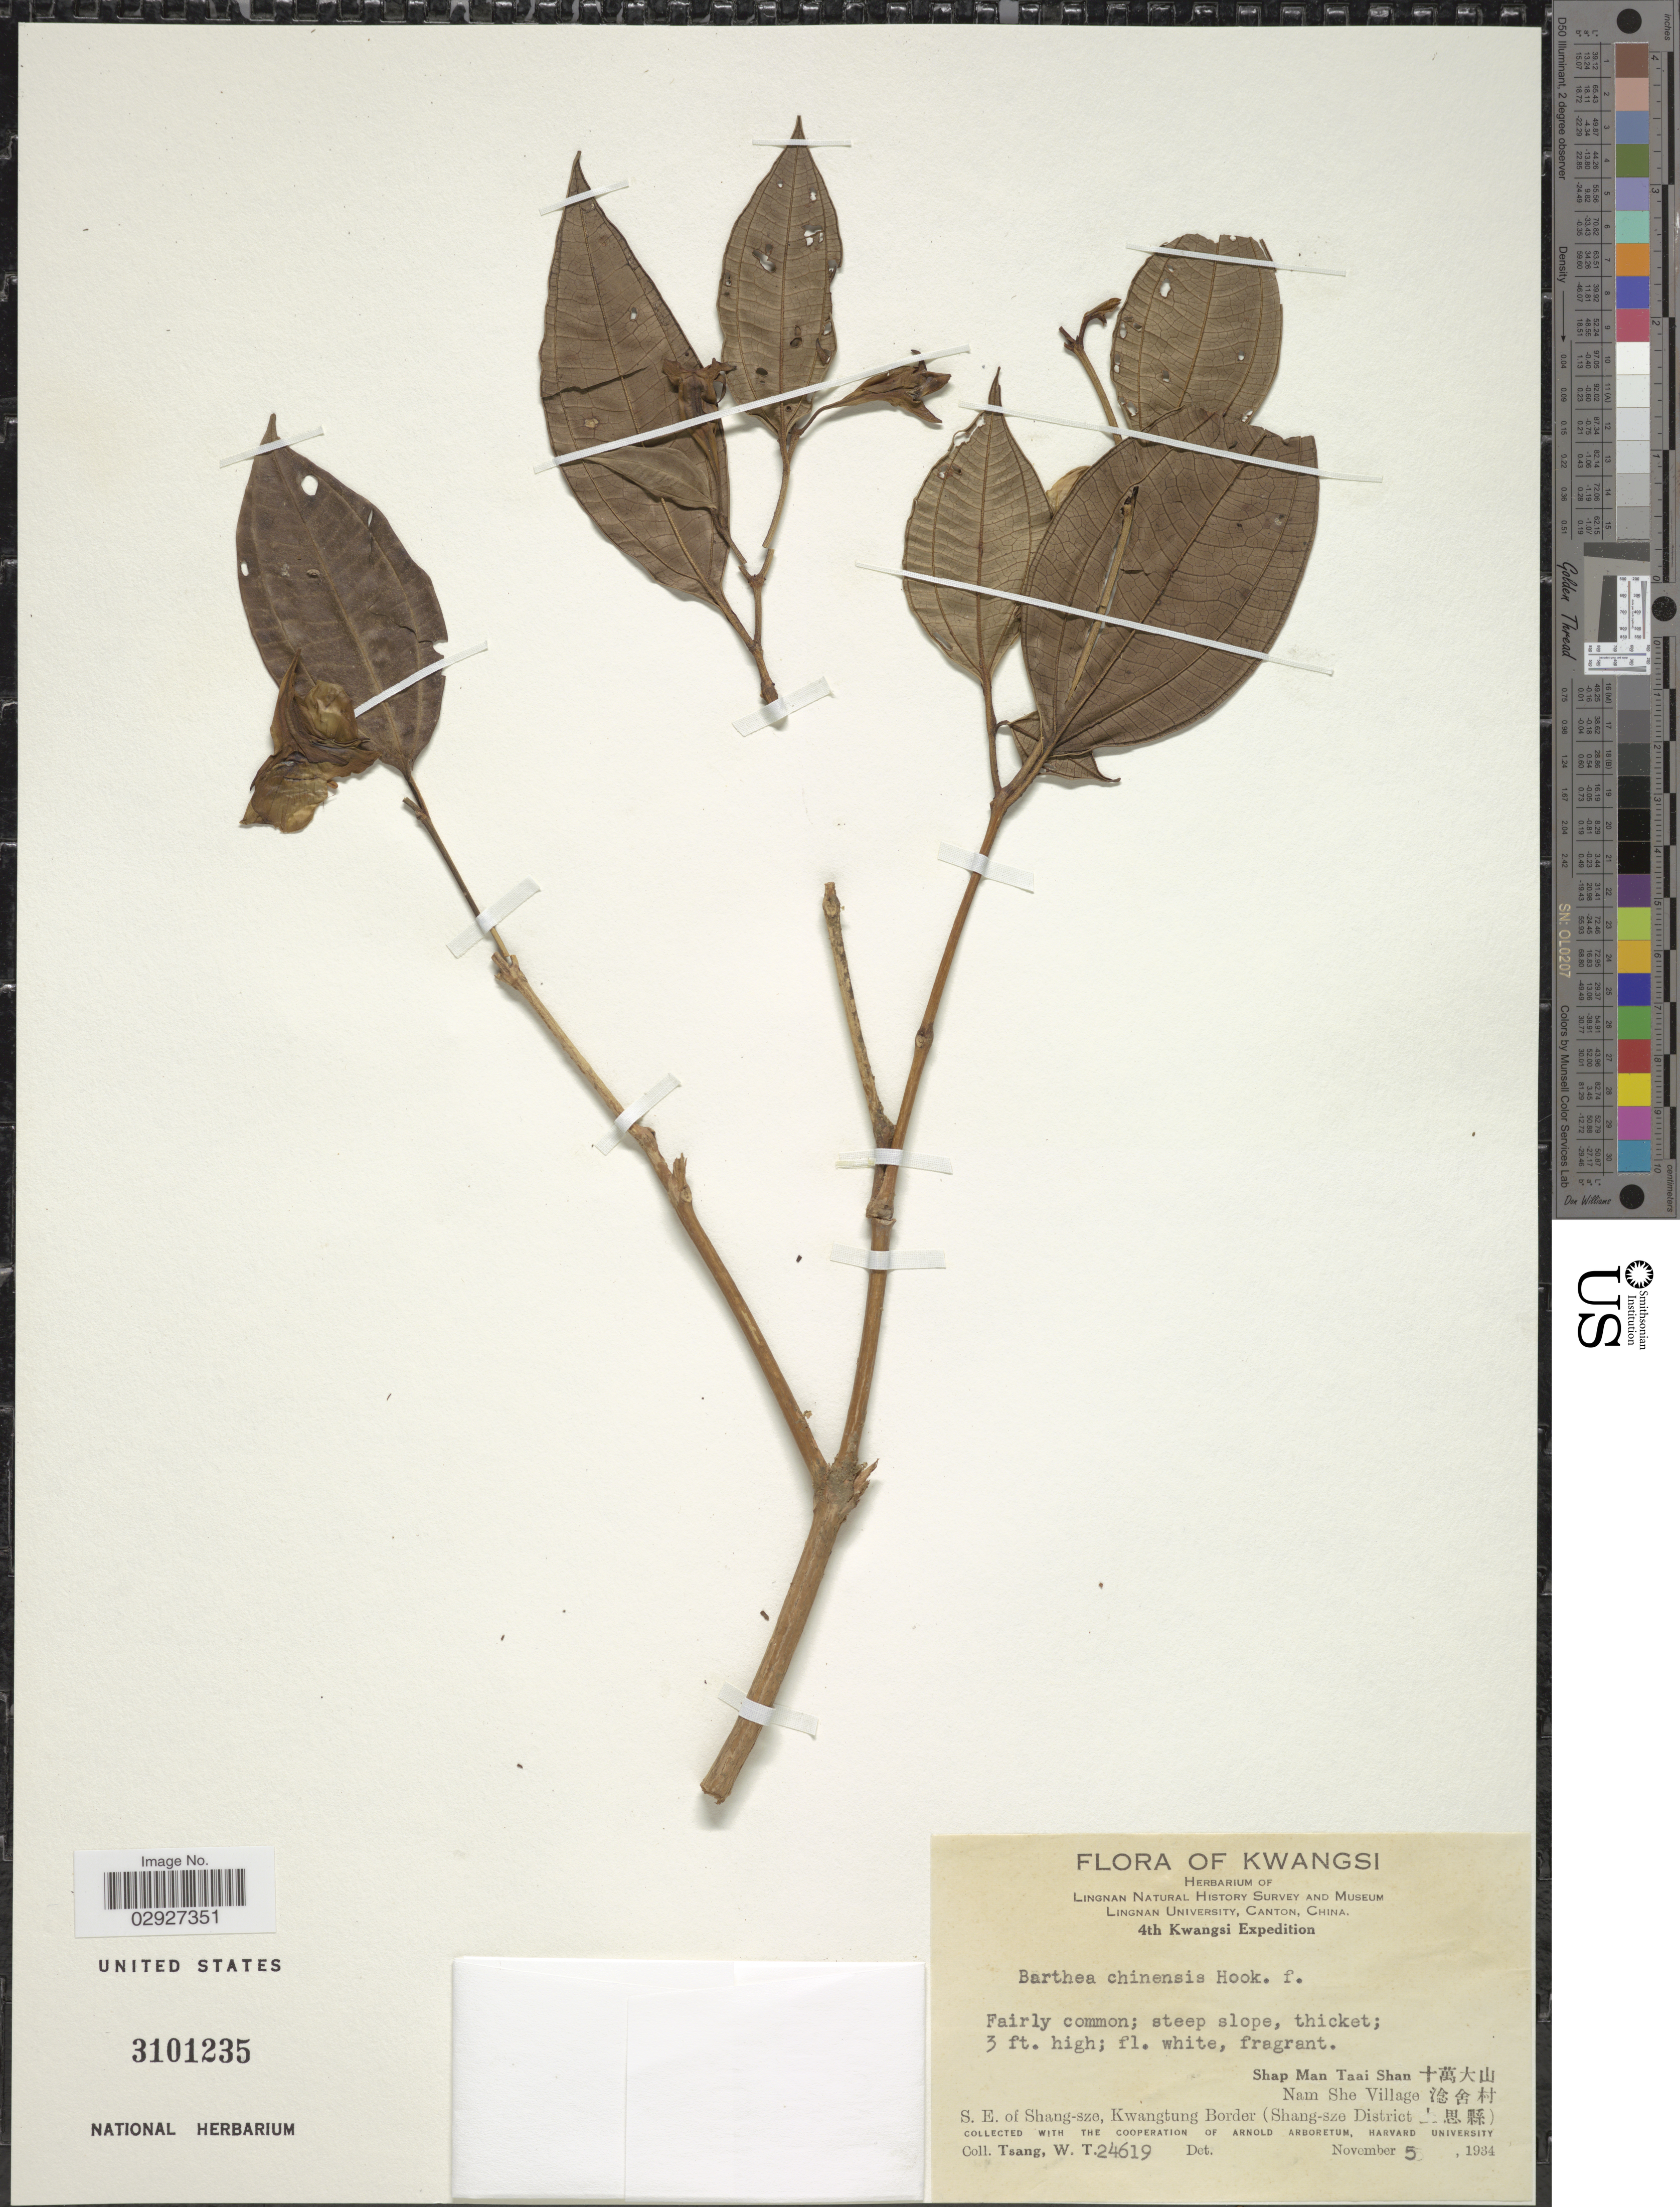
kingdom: Plantae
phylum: Tracheophyta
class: Magnoliopsida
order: Myrtales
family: Melastomataceae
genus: Barthea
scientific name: Barthea chinensis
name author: Hook. f.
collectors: W. T. Tsang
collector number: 24619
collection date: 1934-11-05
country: China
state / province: Guangxi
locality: Kwangsi, Shap Man Taai Shan, Nam She Village, S.E. of Shang-sze, Kwangtung Border (Shang-sze District).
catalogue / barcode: US 3101235